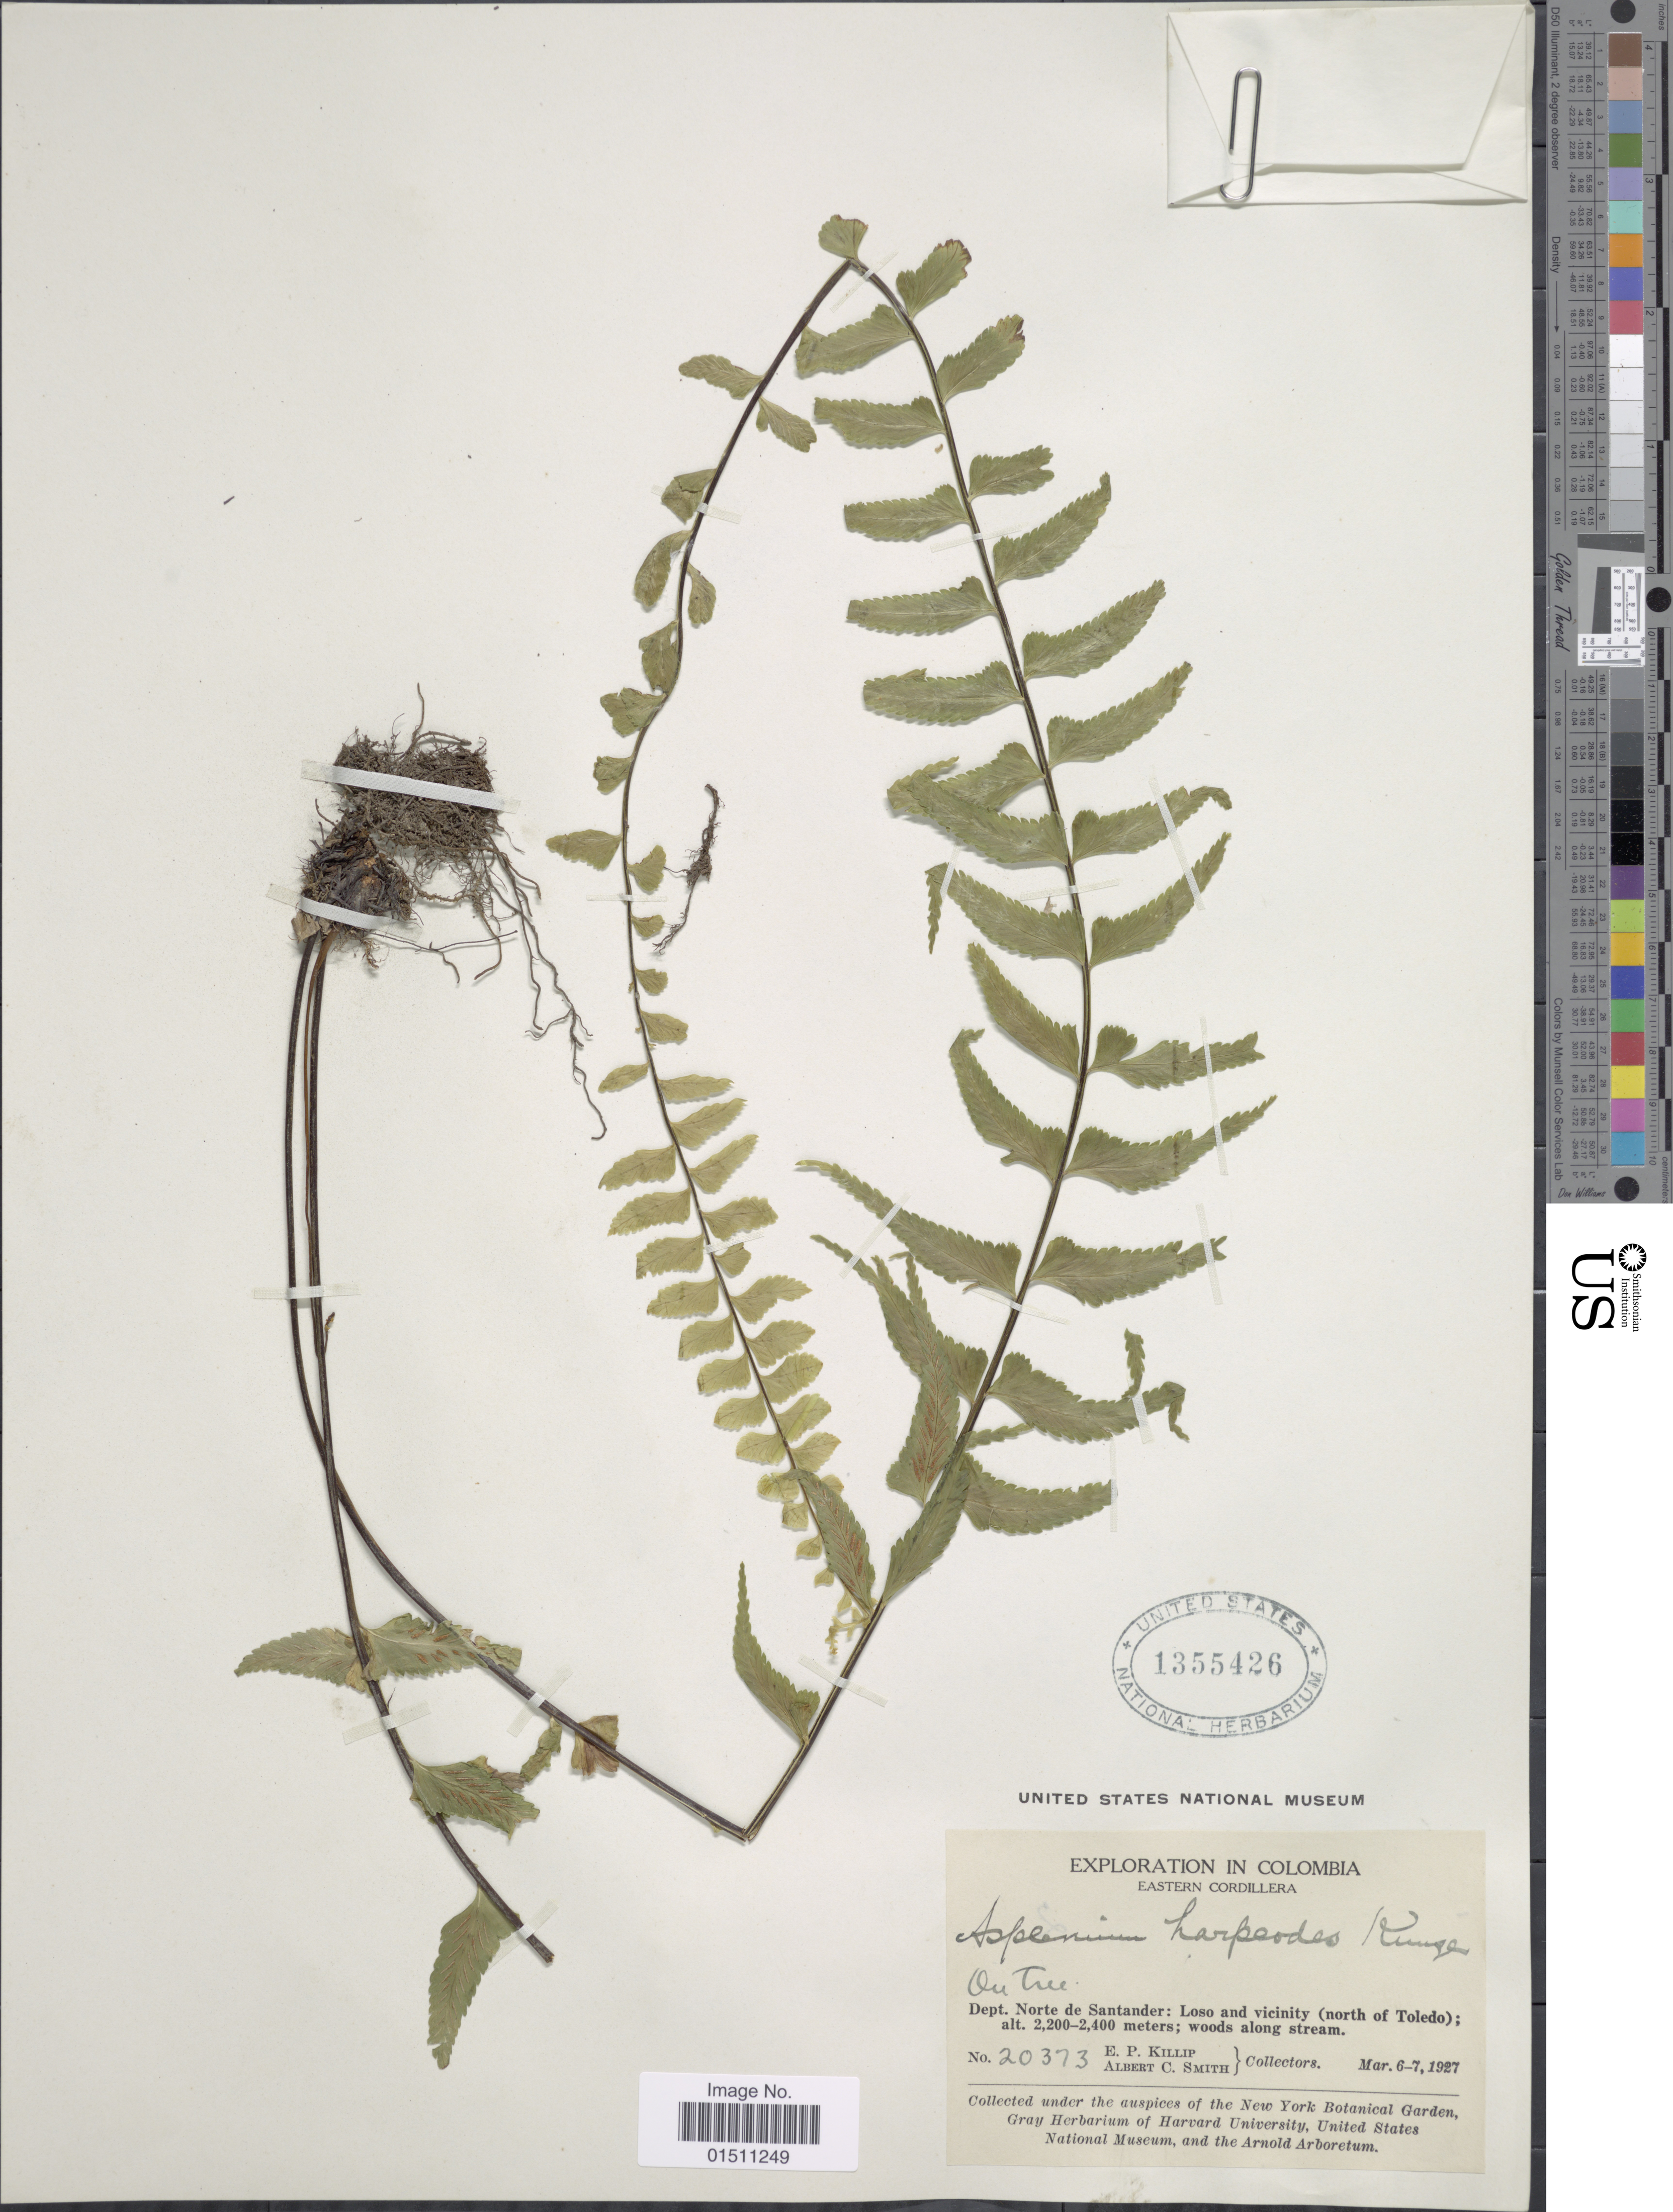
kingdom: Plantae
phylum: Tracheophyta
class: Polypodiopsida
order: Polypodiales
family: Aspleniaceae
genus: Asplenium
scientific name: Asplenium harpeodes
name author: Kunze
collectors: E. P. Killip & A. C. Smith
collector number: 20373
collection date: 1927-03-06/1927-03-07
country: Colombia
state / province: Norte de Santander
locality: Colombia, Eastern Cordillera, Dept. Norte de Santander: Loso and vicinity (north of Toledo).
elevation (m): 2200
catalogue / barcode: US 1355426